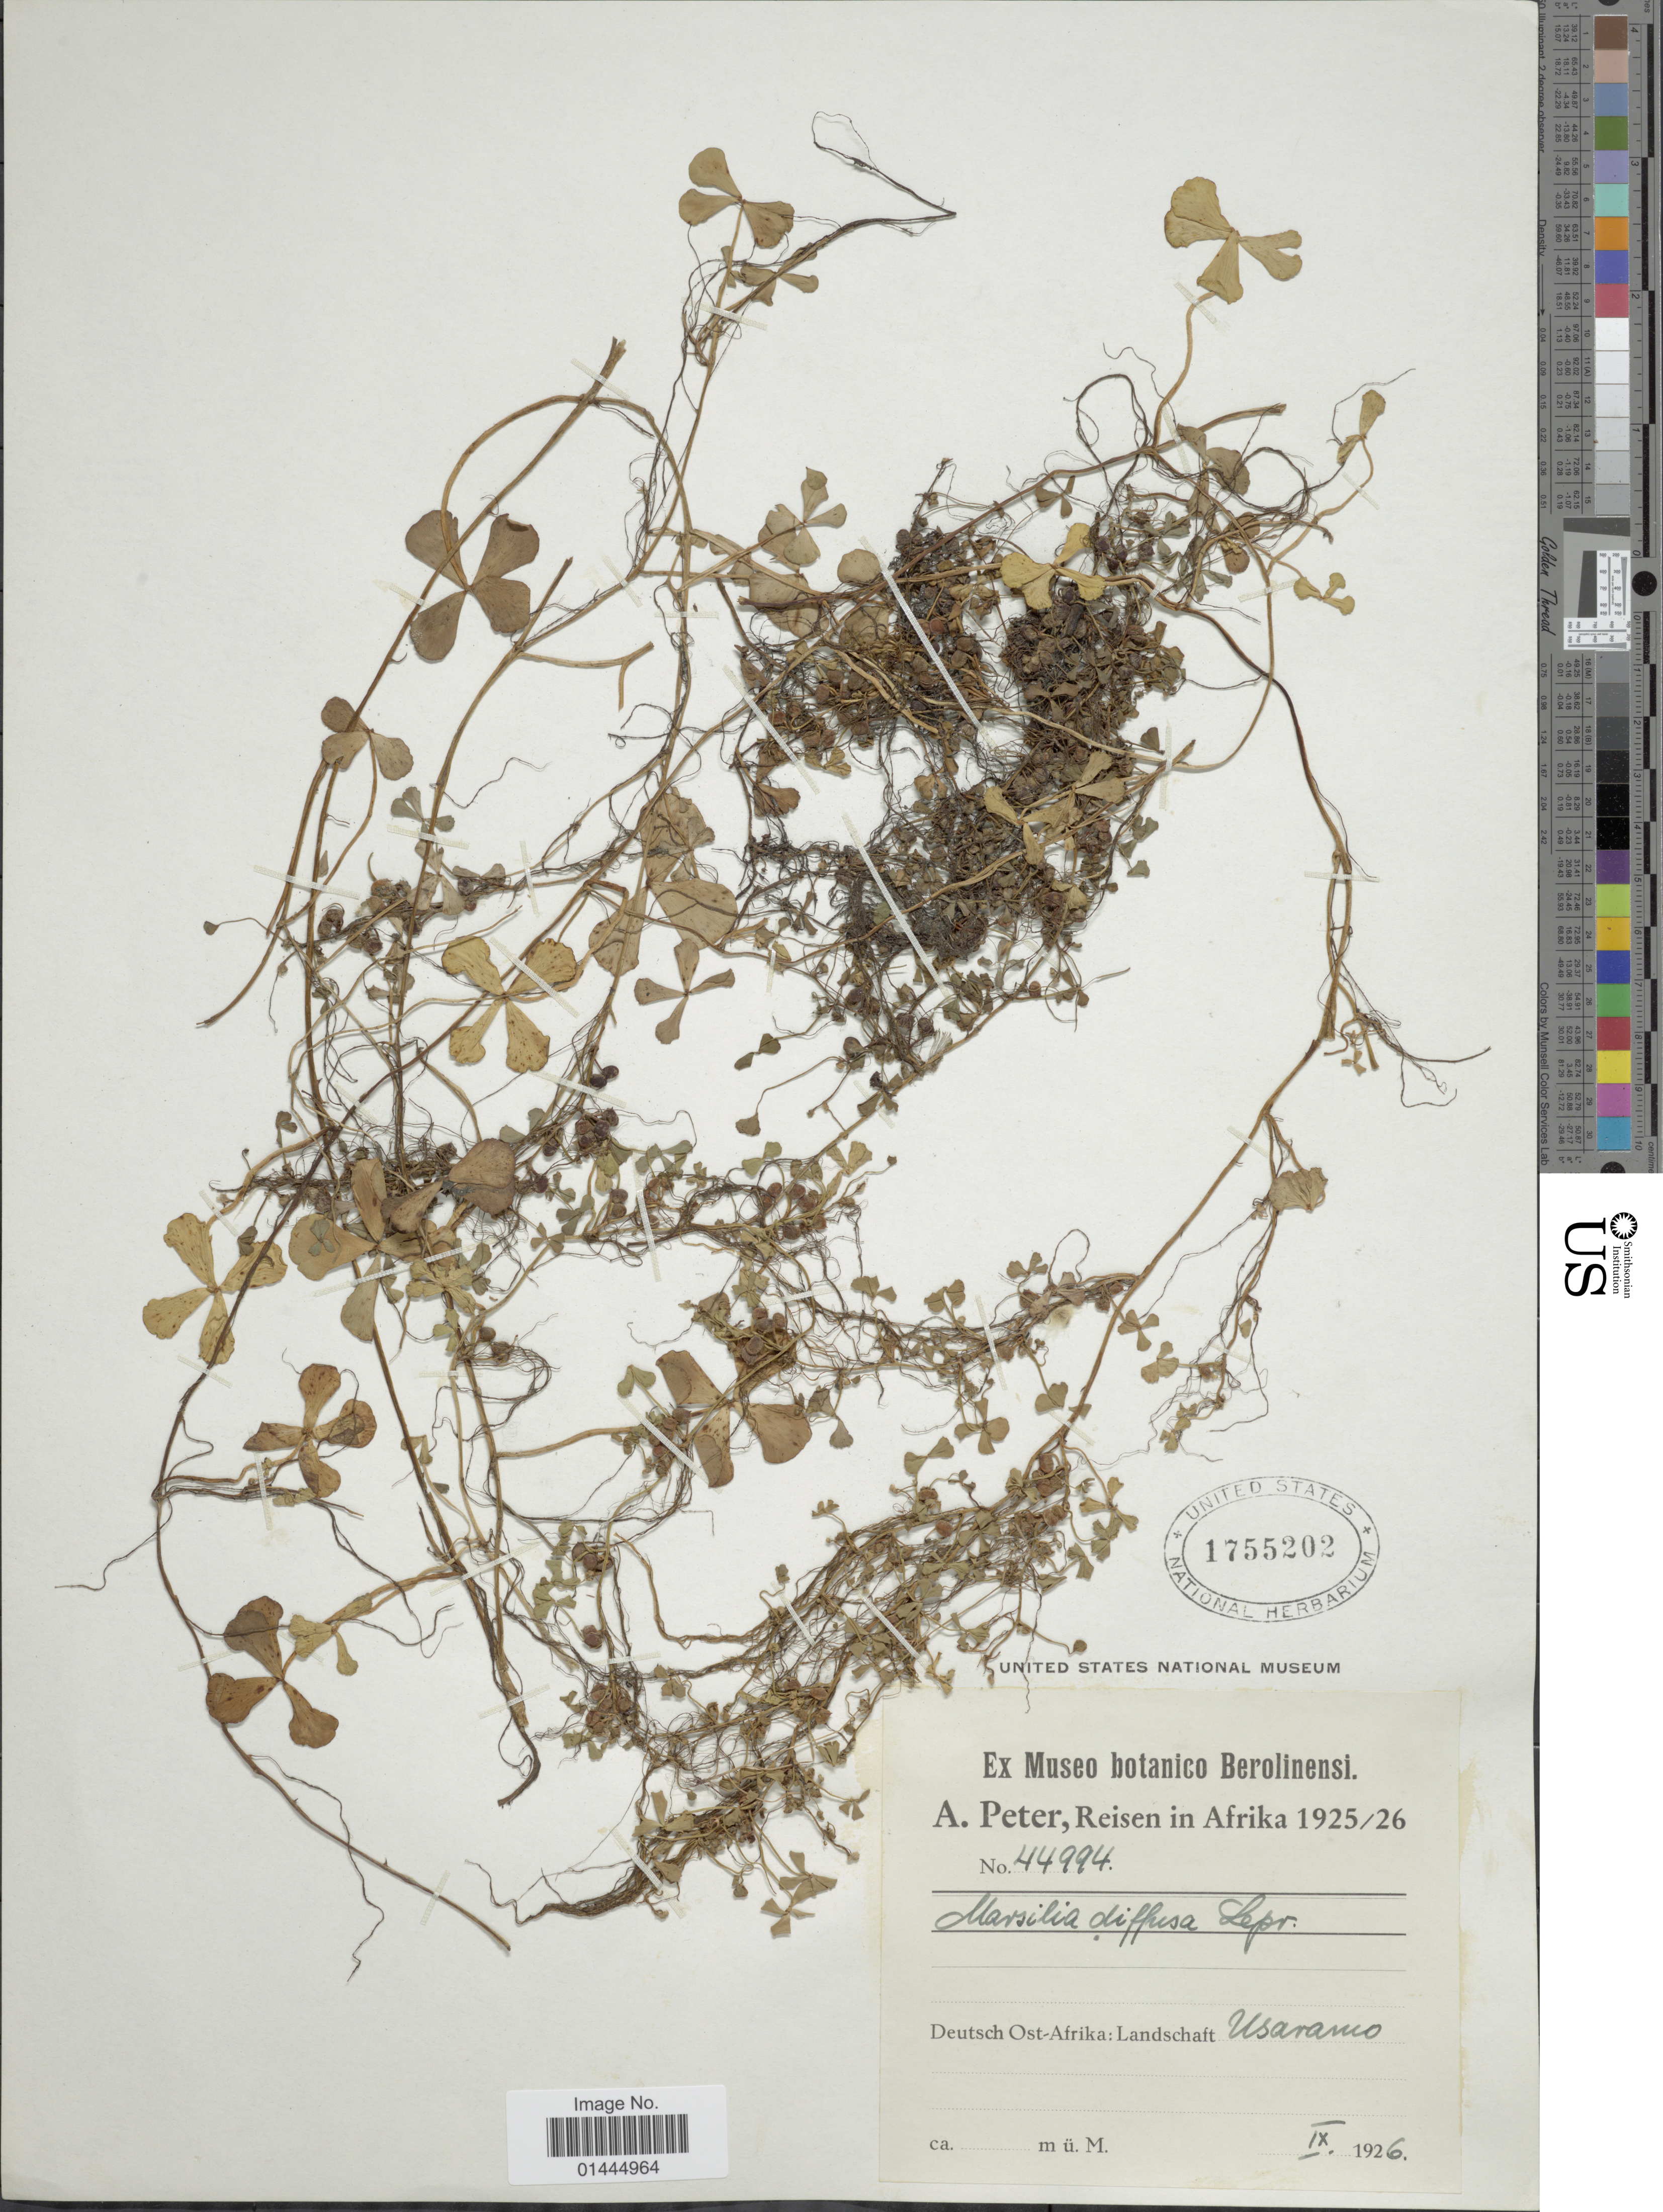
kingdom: Plantae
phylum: Tracheophyta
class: Polypodiopsida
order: Salviniales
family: Marsileaceae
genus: Marsilea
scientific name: Marsilea diffusa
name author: Lepr. ex A. Braun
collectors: A. Peter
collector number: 44994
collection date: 1926-09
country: Tanzania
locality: Deutsch Ost-Afrika: Landchaft Usaramo.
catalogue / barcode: US 1755202